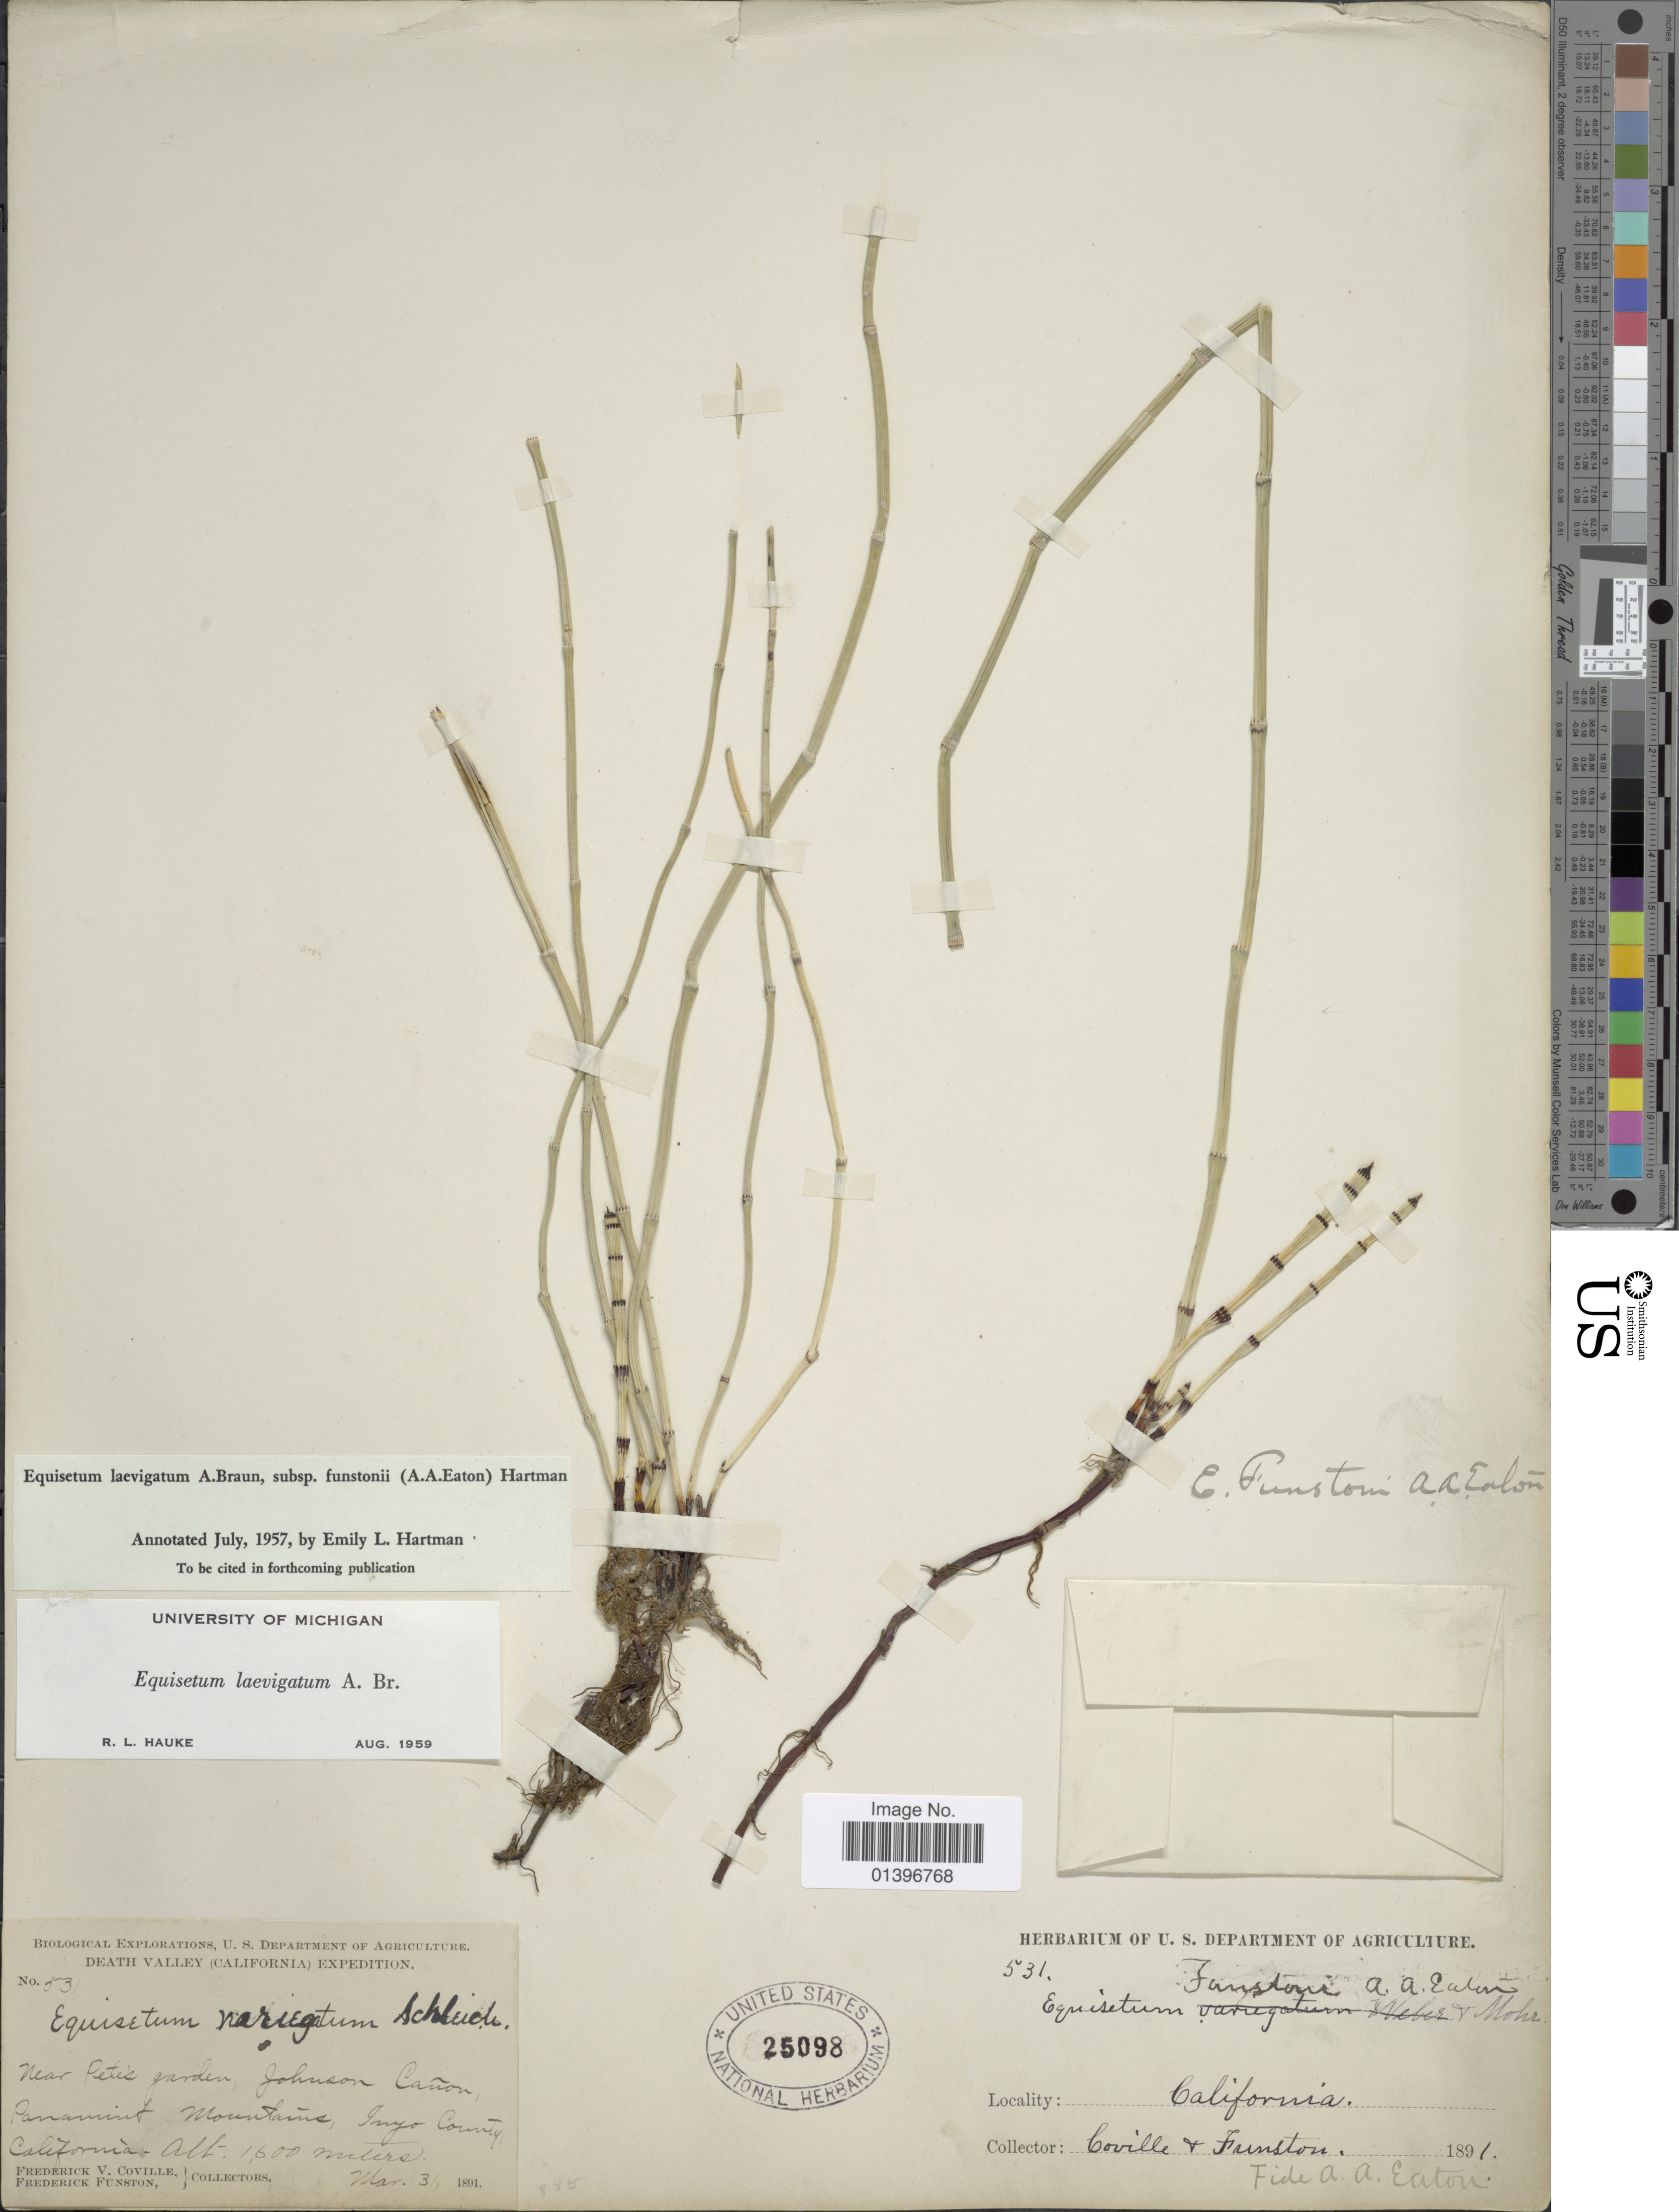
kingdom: Plantae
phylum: Tracheophyta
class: Polypodiopsida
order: Equisetales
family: Equisetaceae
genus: Equisetum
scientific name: Equisetum laevigatum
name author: A. Braun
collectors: F. V. Coville & F. Funston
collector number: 531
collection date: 1891-03-31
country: United States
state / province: California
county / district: Inyo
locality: Death Valley. Near Pete's garden, Johnson Cañon, Panamint Mountains, Inyo County, California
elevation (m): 1600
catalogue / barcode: US 25098